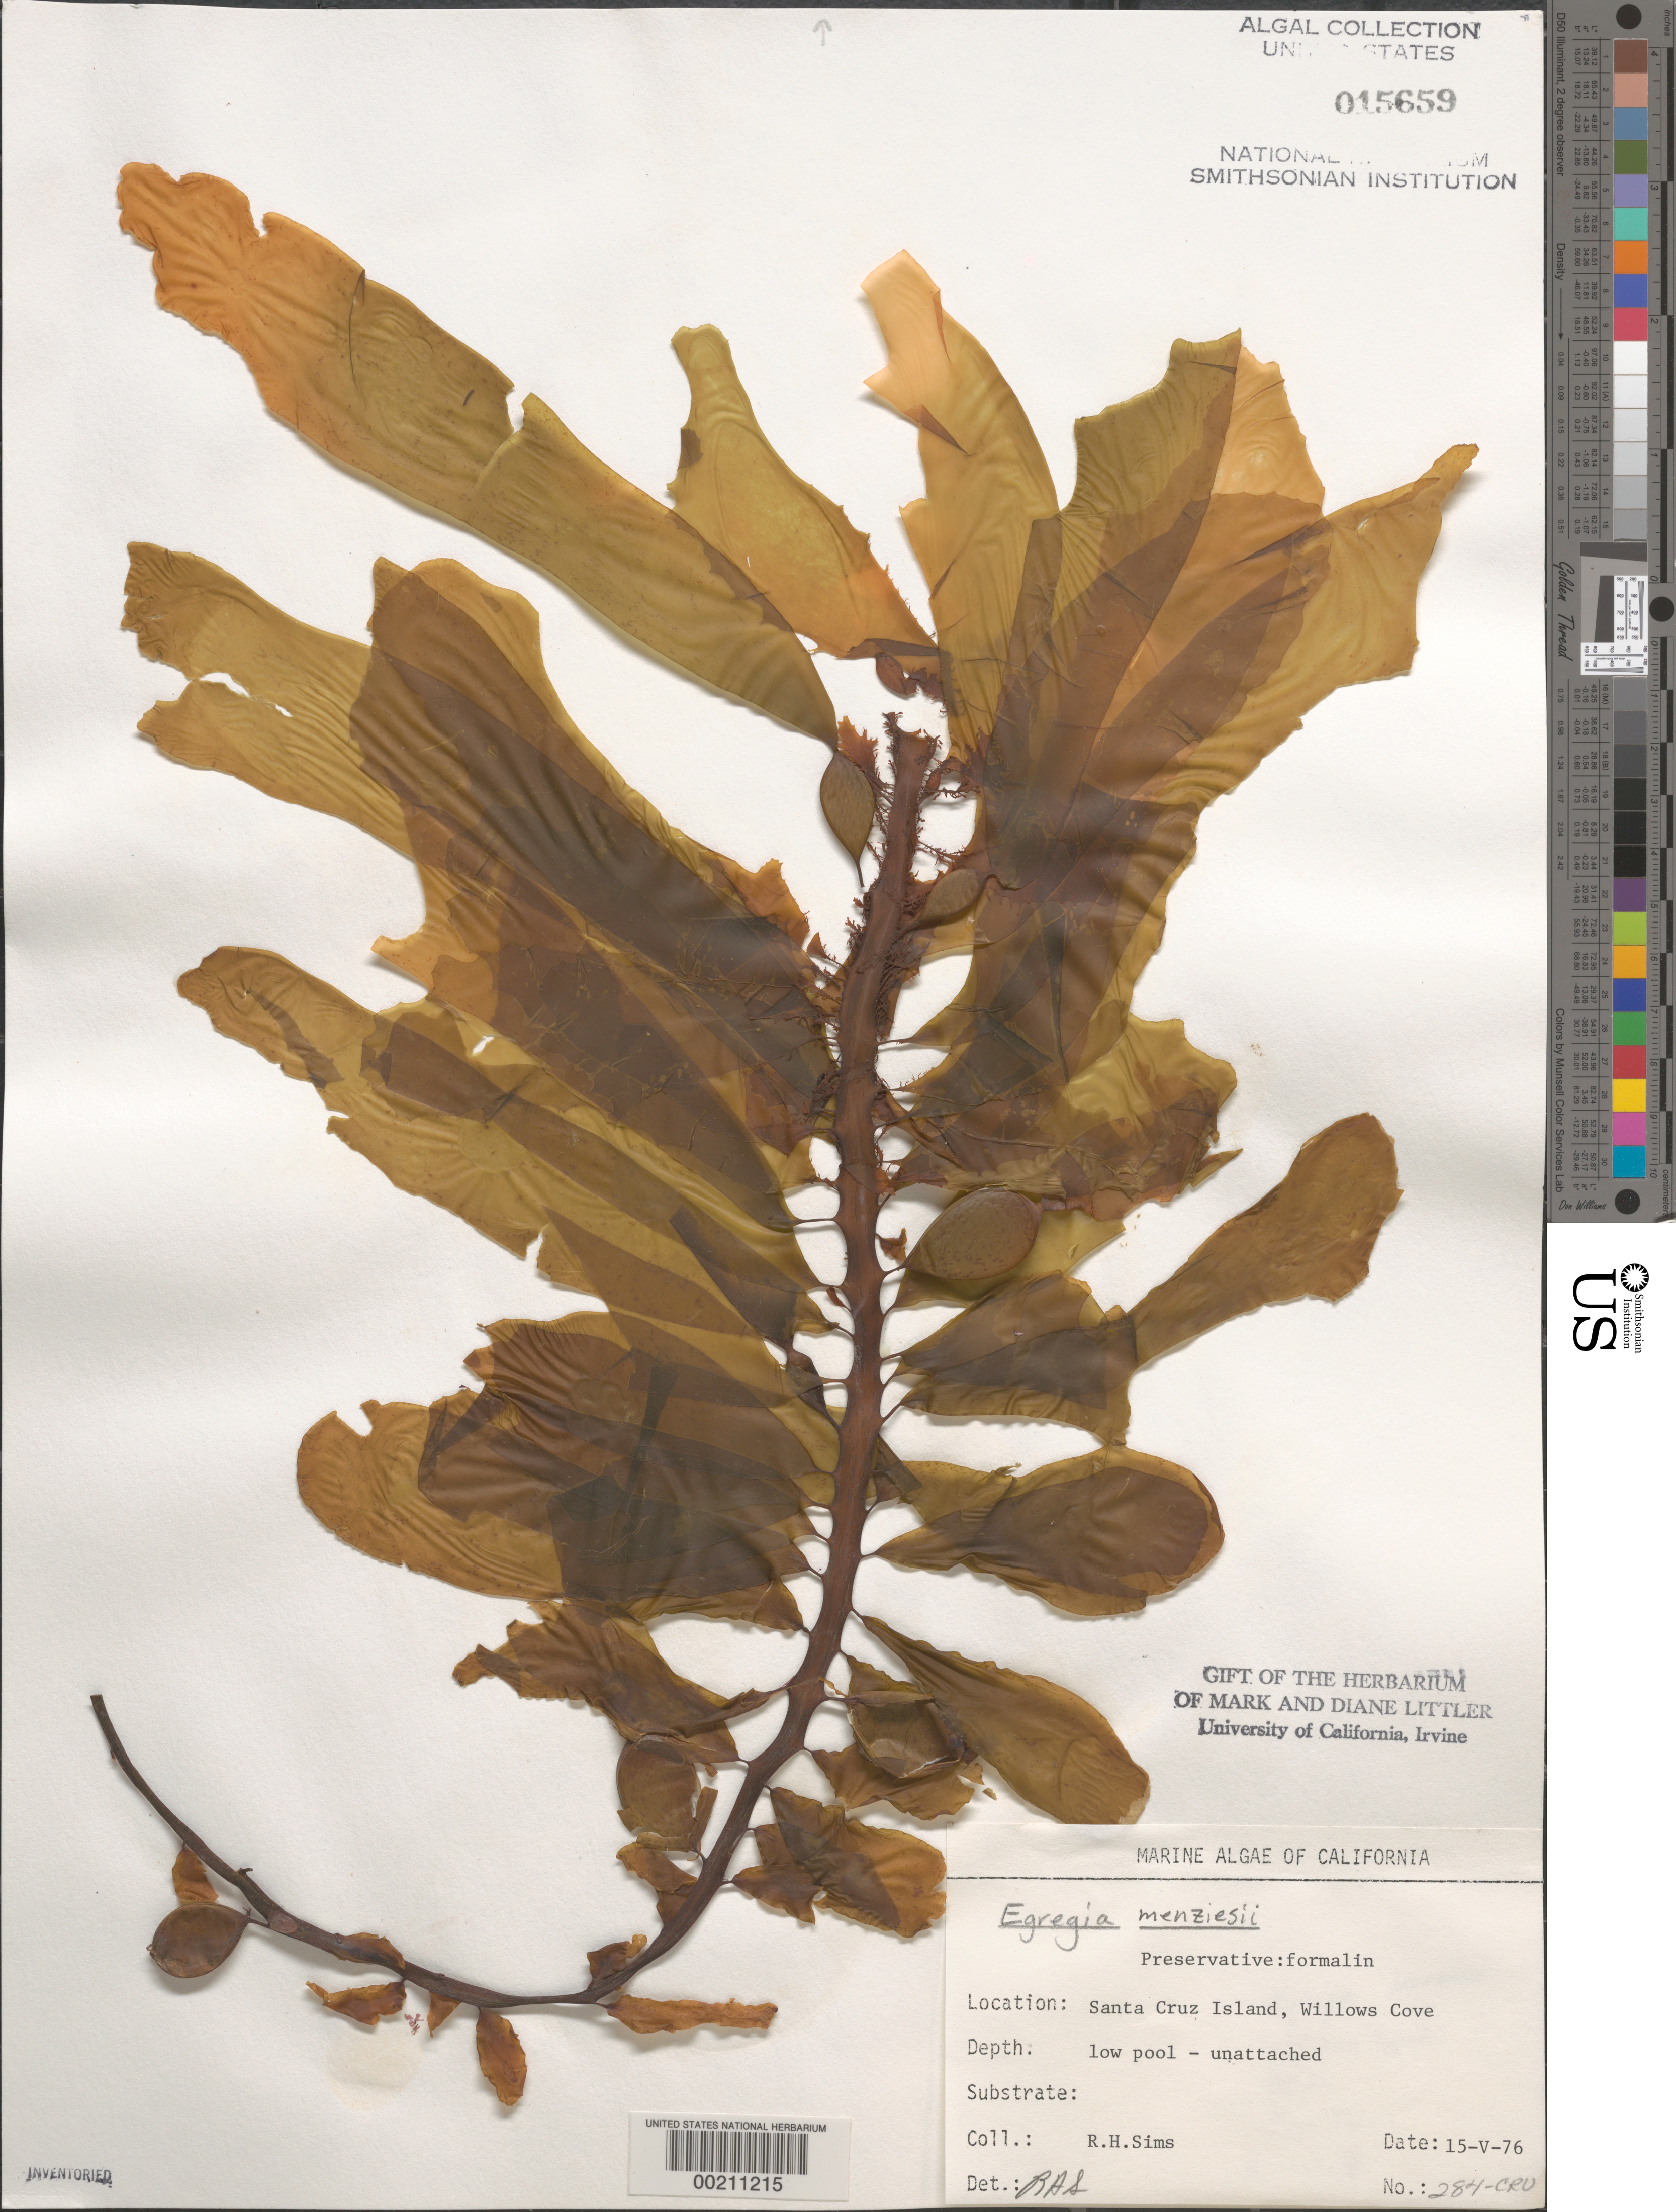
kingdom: Chromista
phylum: Ochrophyta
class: Phaeophyceae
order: Laminariales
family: Lessoniaceae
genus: Egregia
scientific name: Egregia menziesii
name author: (Turner) Aresch.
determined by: Sims, Robert H.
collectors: R. H. Sims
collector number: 284-cru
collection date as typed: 15 May 1976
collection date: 1976-05-15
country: United States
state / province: California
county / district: Santa Barbara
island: Santa Cruz Island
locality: Willows Cove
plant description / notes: BLM-SOCALBIGHT Rocky Intertidal Survey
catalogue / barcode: US 15659